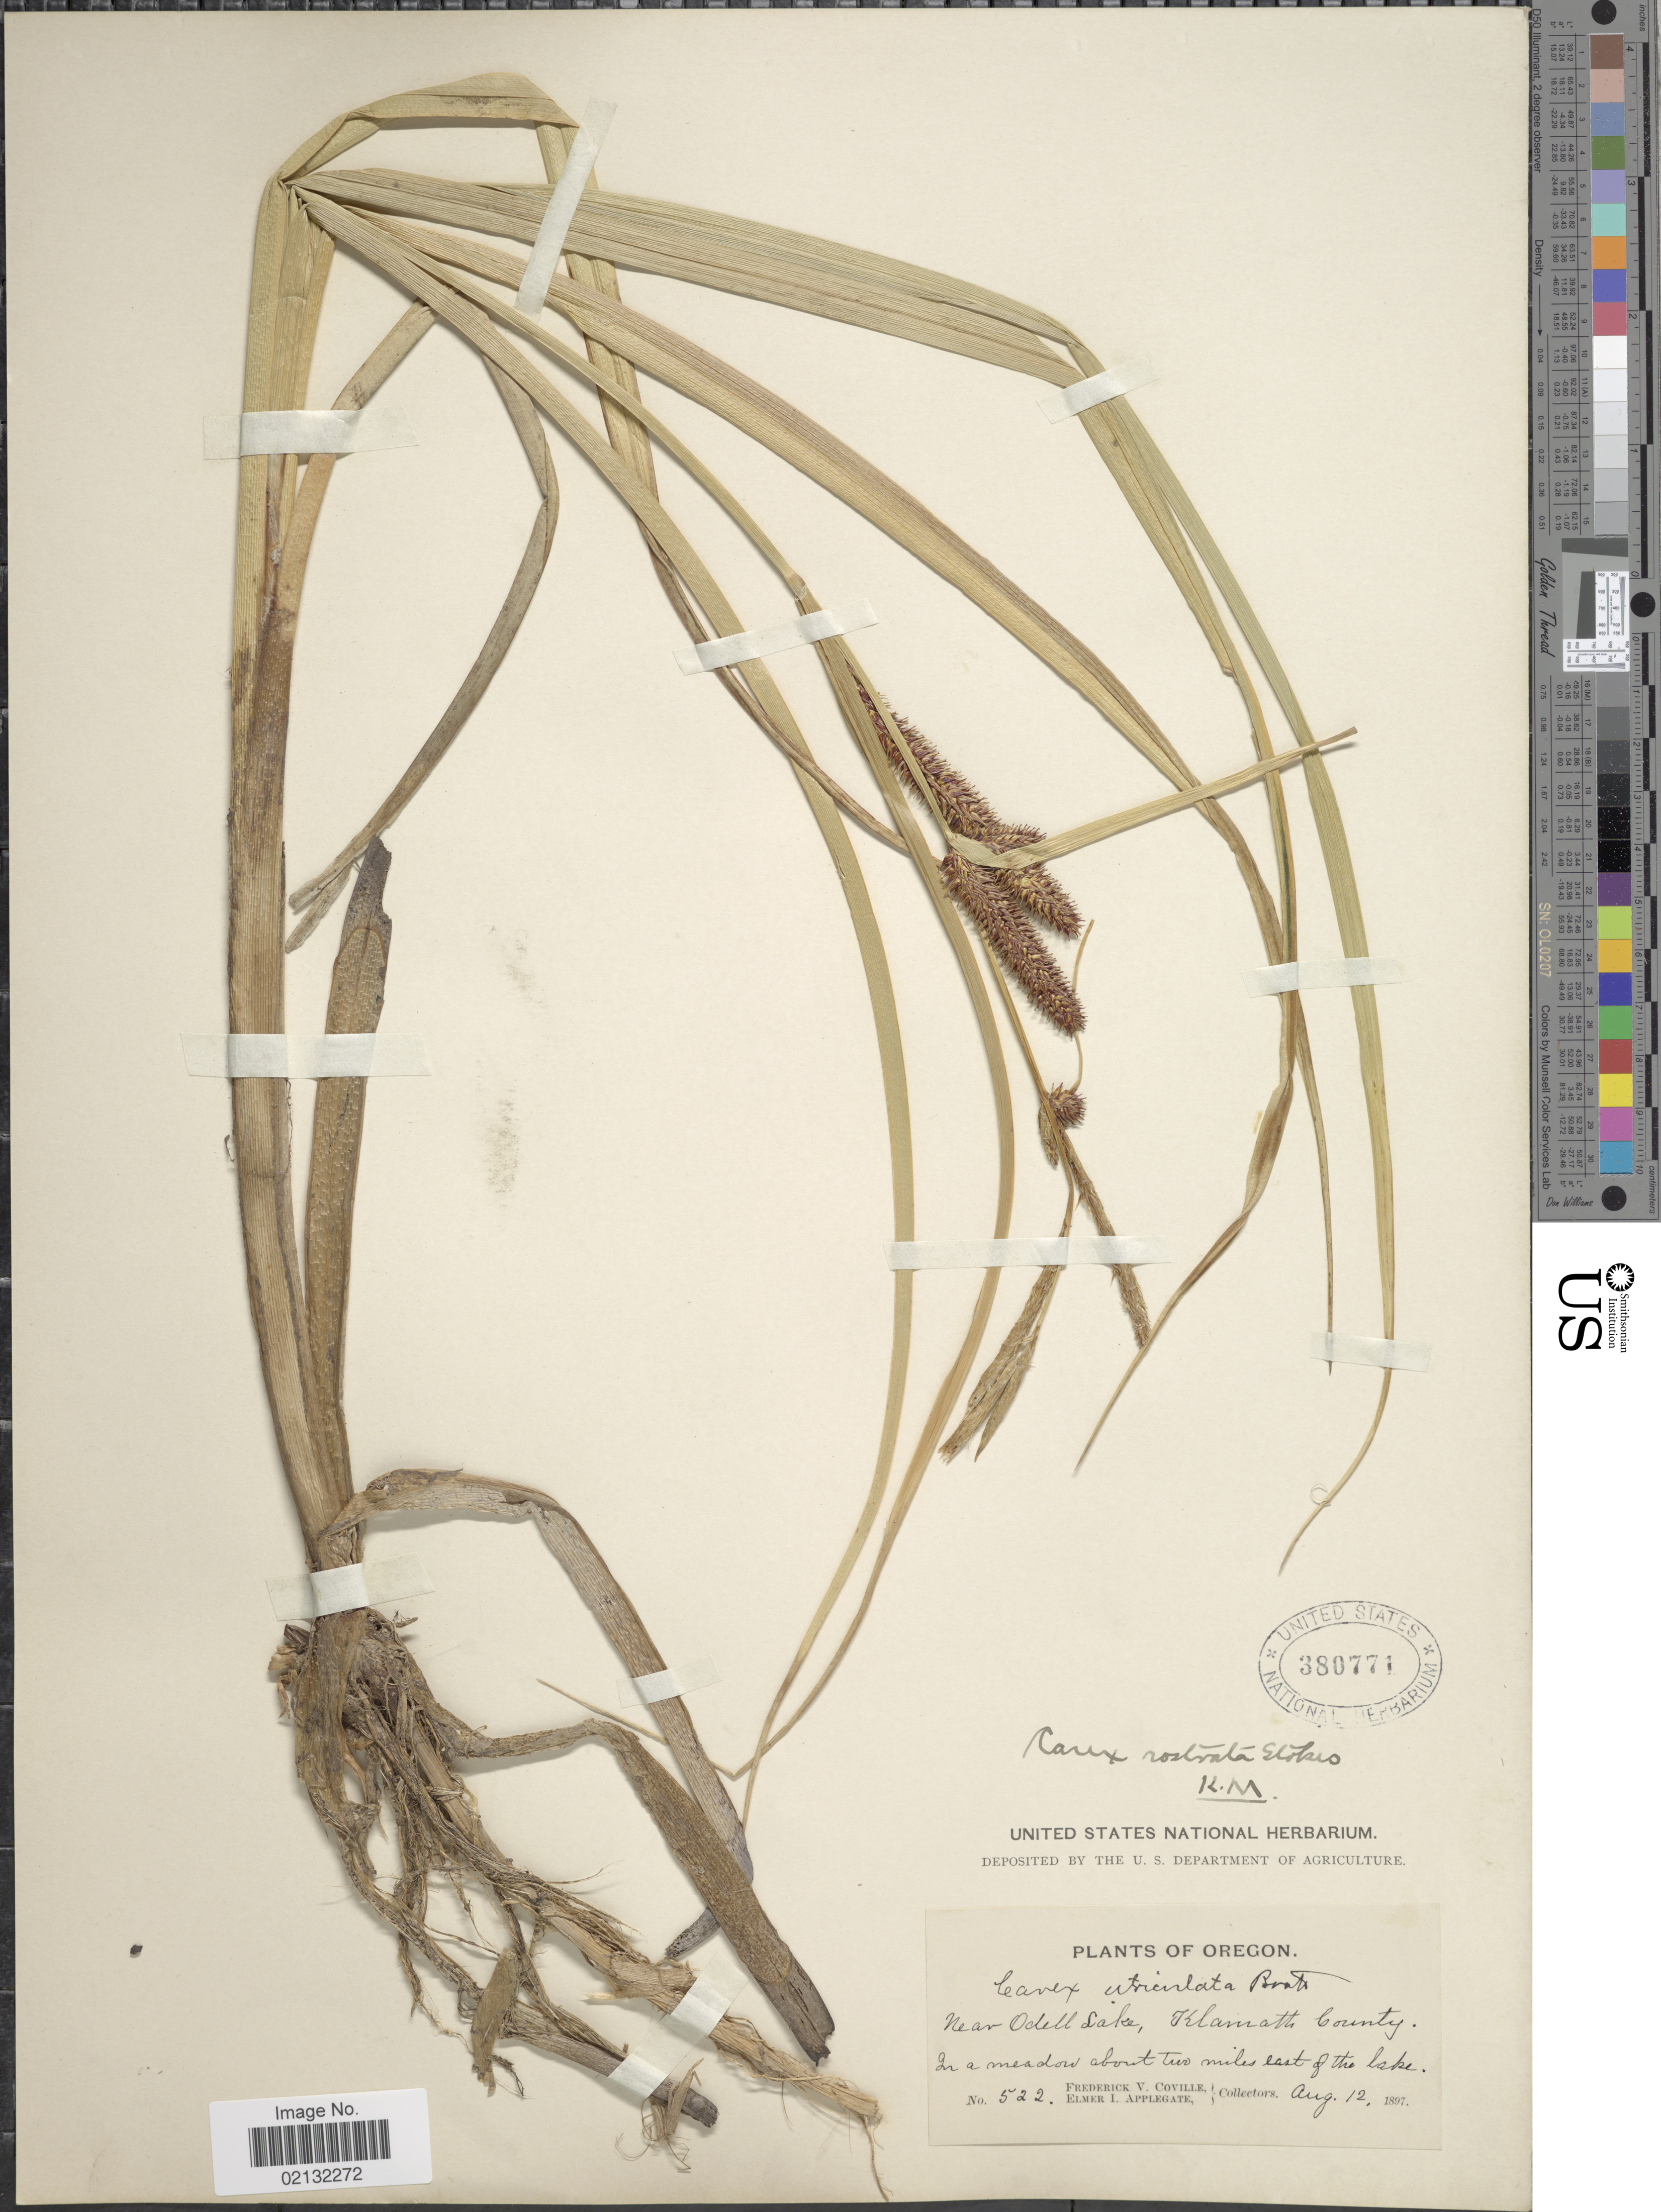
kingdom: Plantae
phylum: Tracheophyta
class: Liliopsida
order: Poales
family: Cyperaceae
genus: Carex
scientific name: Carex rostrata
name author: Stokes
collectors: F. V. Coville & E. I. Applegate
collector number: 522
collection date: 1897-08-12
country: United States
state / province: Oregon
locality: Near Odell Lake, Klamath County, in a meadow about two miles east of the lake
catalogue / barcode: US 380771